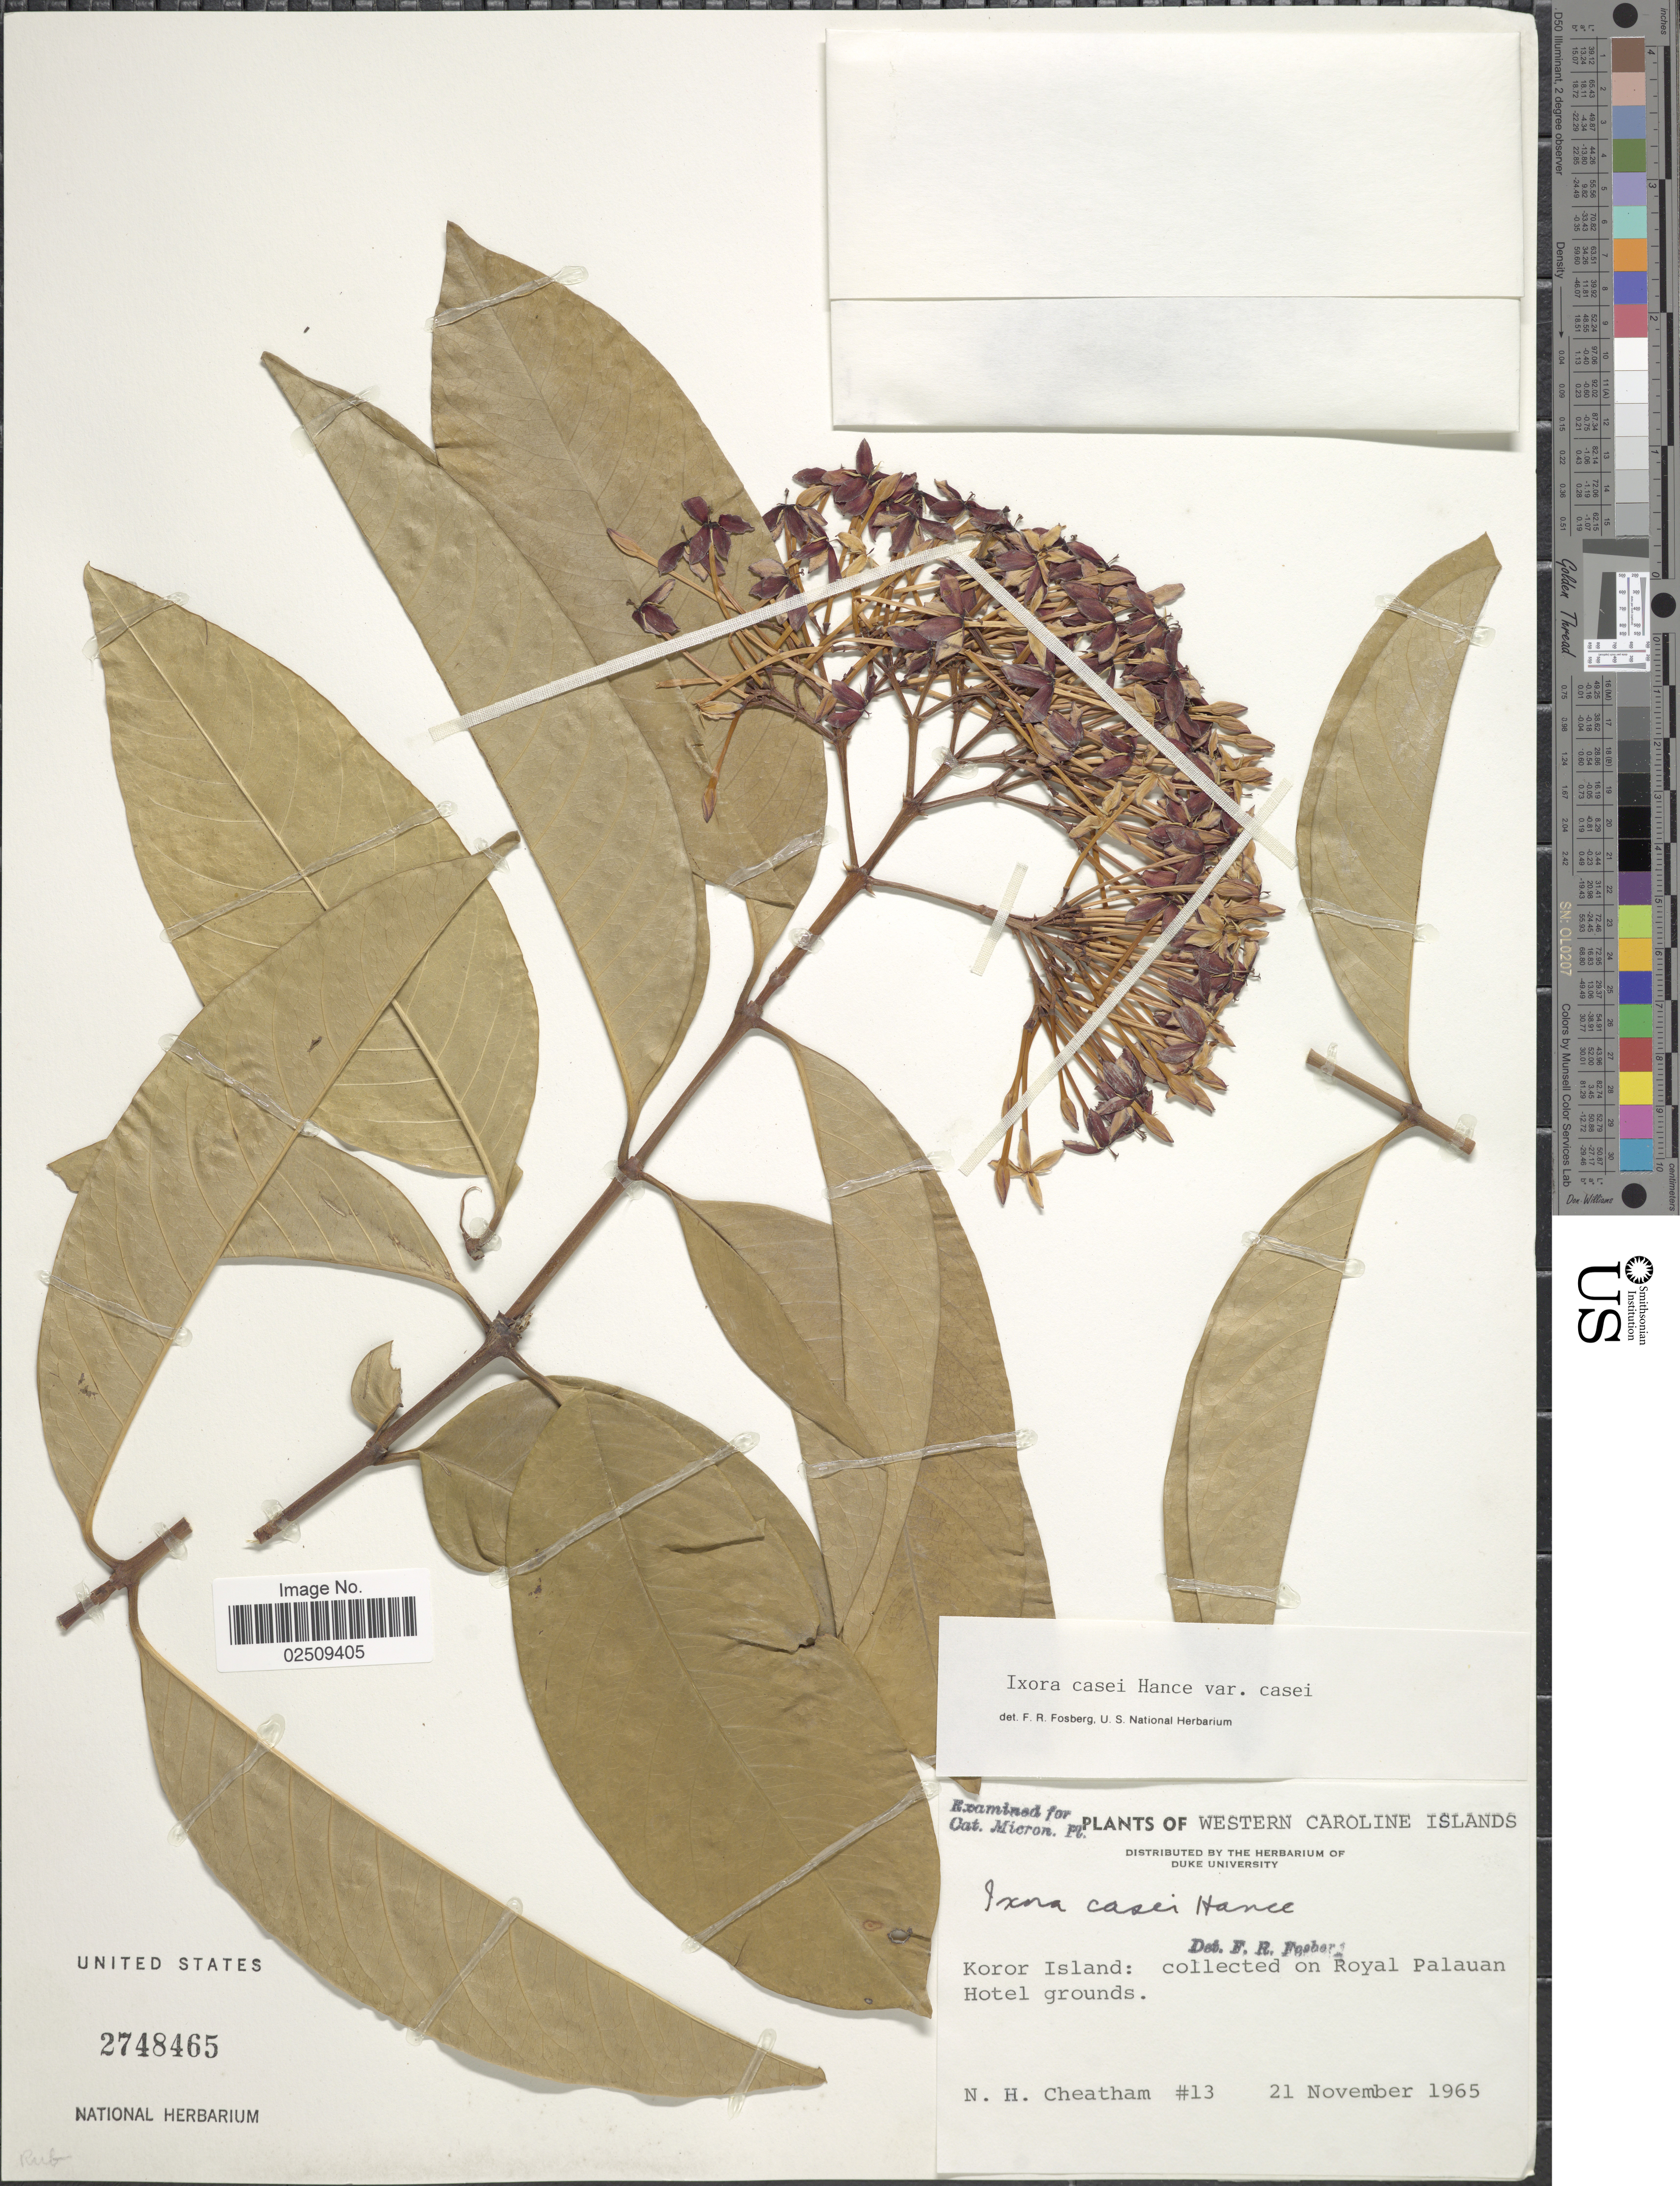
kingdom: Plantae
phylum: Tracheophyta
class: Magnoliopsida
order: Gentianales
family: Rubiaceae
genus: Ixora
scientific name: Ixora casei var. casei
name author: Hance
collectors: N. H. Cheatham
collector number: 13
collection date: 1965-11-21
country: Palau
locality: Western Caroline Islands, Koror Island: collected on Royal Palauan Hotel grounds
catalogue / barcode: US 2748465